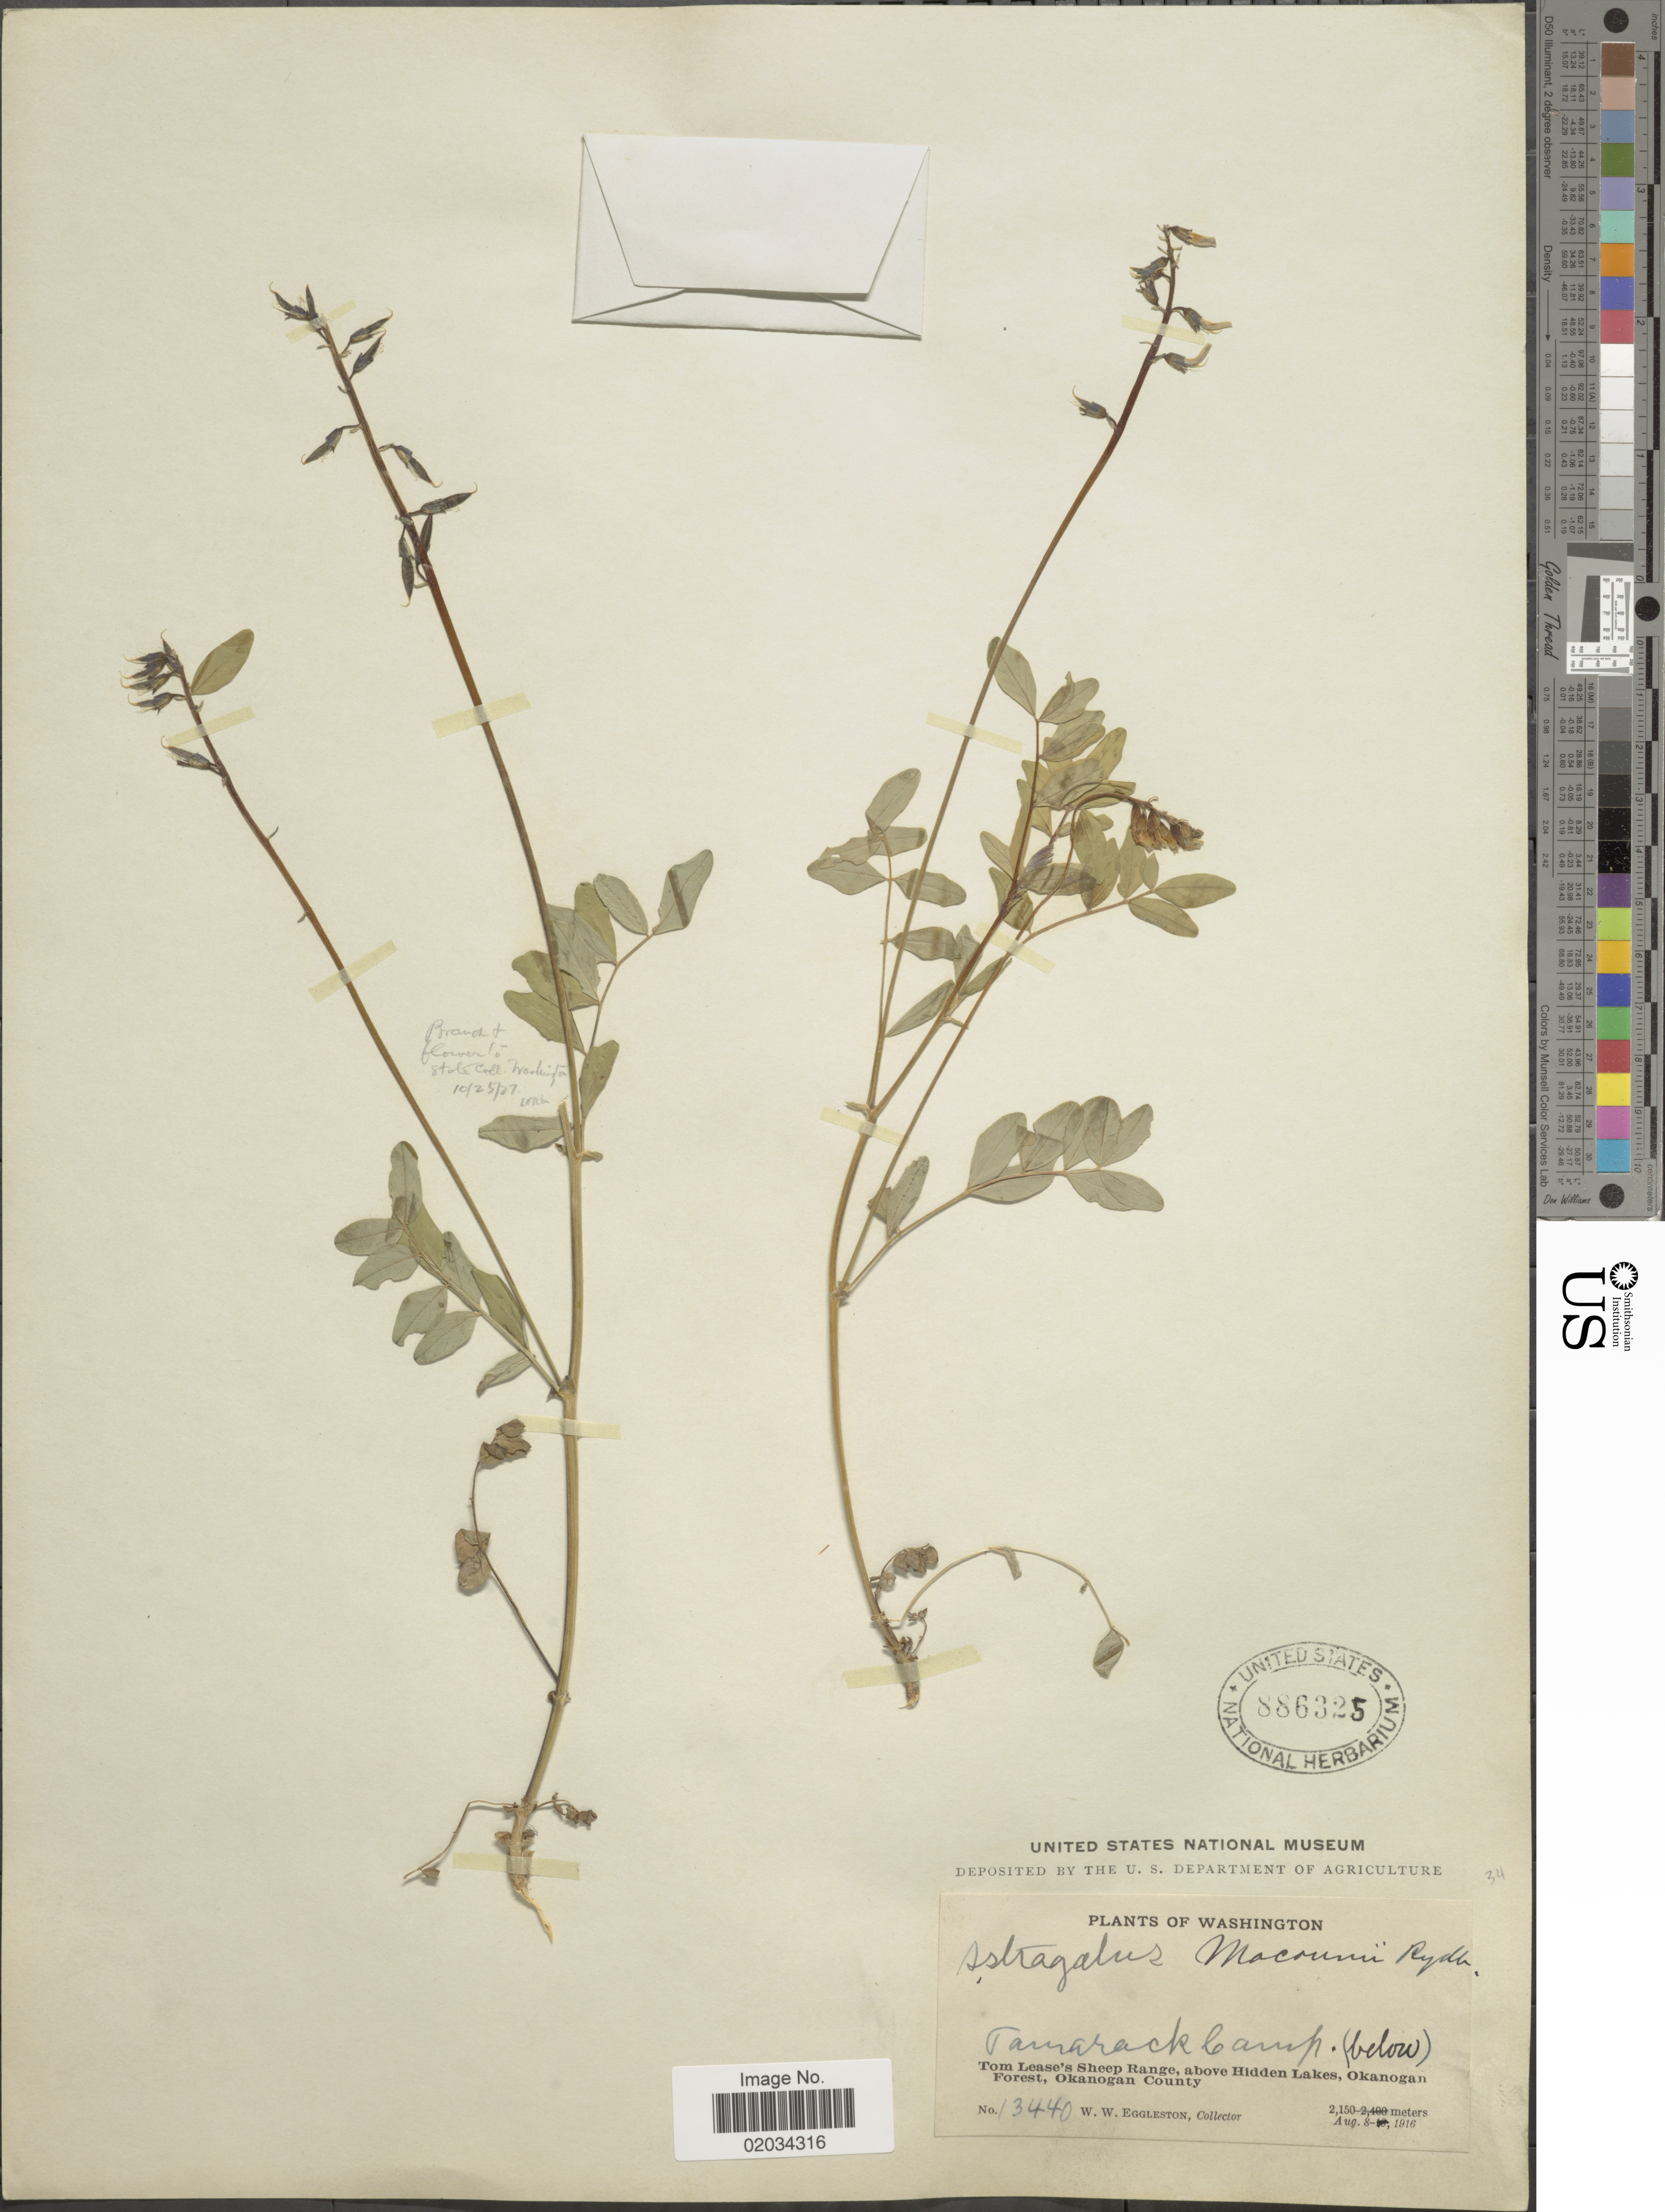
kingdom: Plantae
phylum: Tracheophyta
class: Magnoliopsida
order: Fabales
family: Fabaceae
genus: Astragalus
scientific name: Astragalus robbinsii var. minor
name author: (Hook.) Barneby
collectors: W. W. Eggleston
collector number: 13440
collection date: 1916-08-08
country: United States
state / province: Washington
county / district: Okanogan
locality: Tamarack Camp (below), Tom Lease's Sheep Range, above Hidden Lakes, Okanogan Forest, Okanogan County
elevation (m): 2150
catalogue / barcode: US 886325